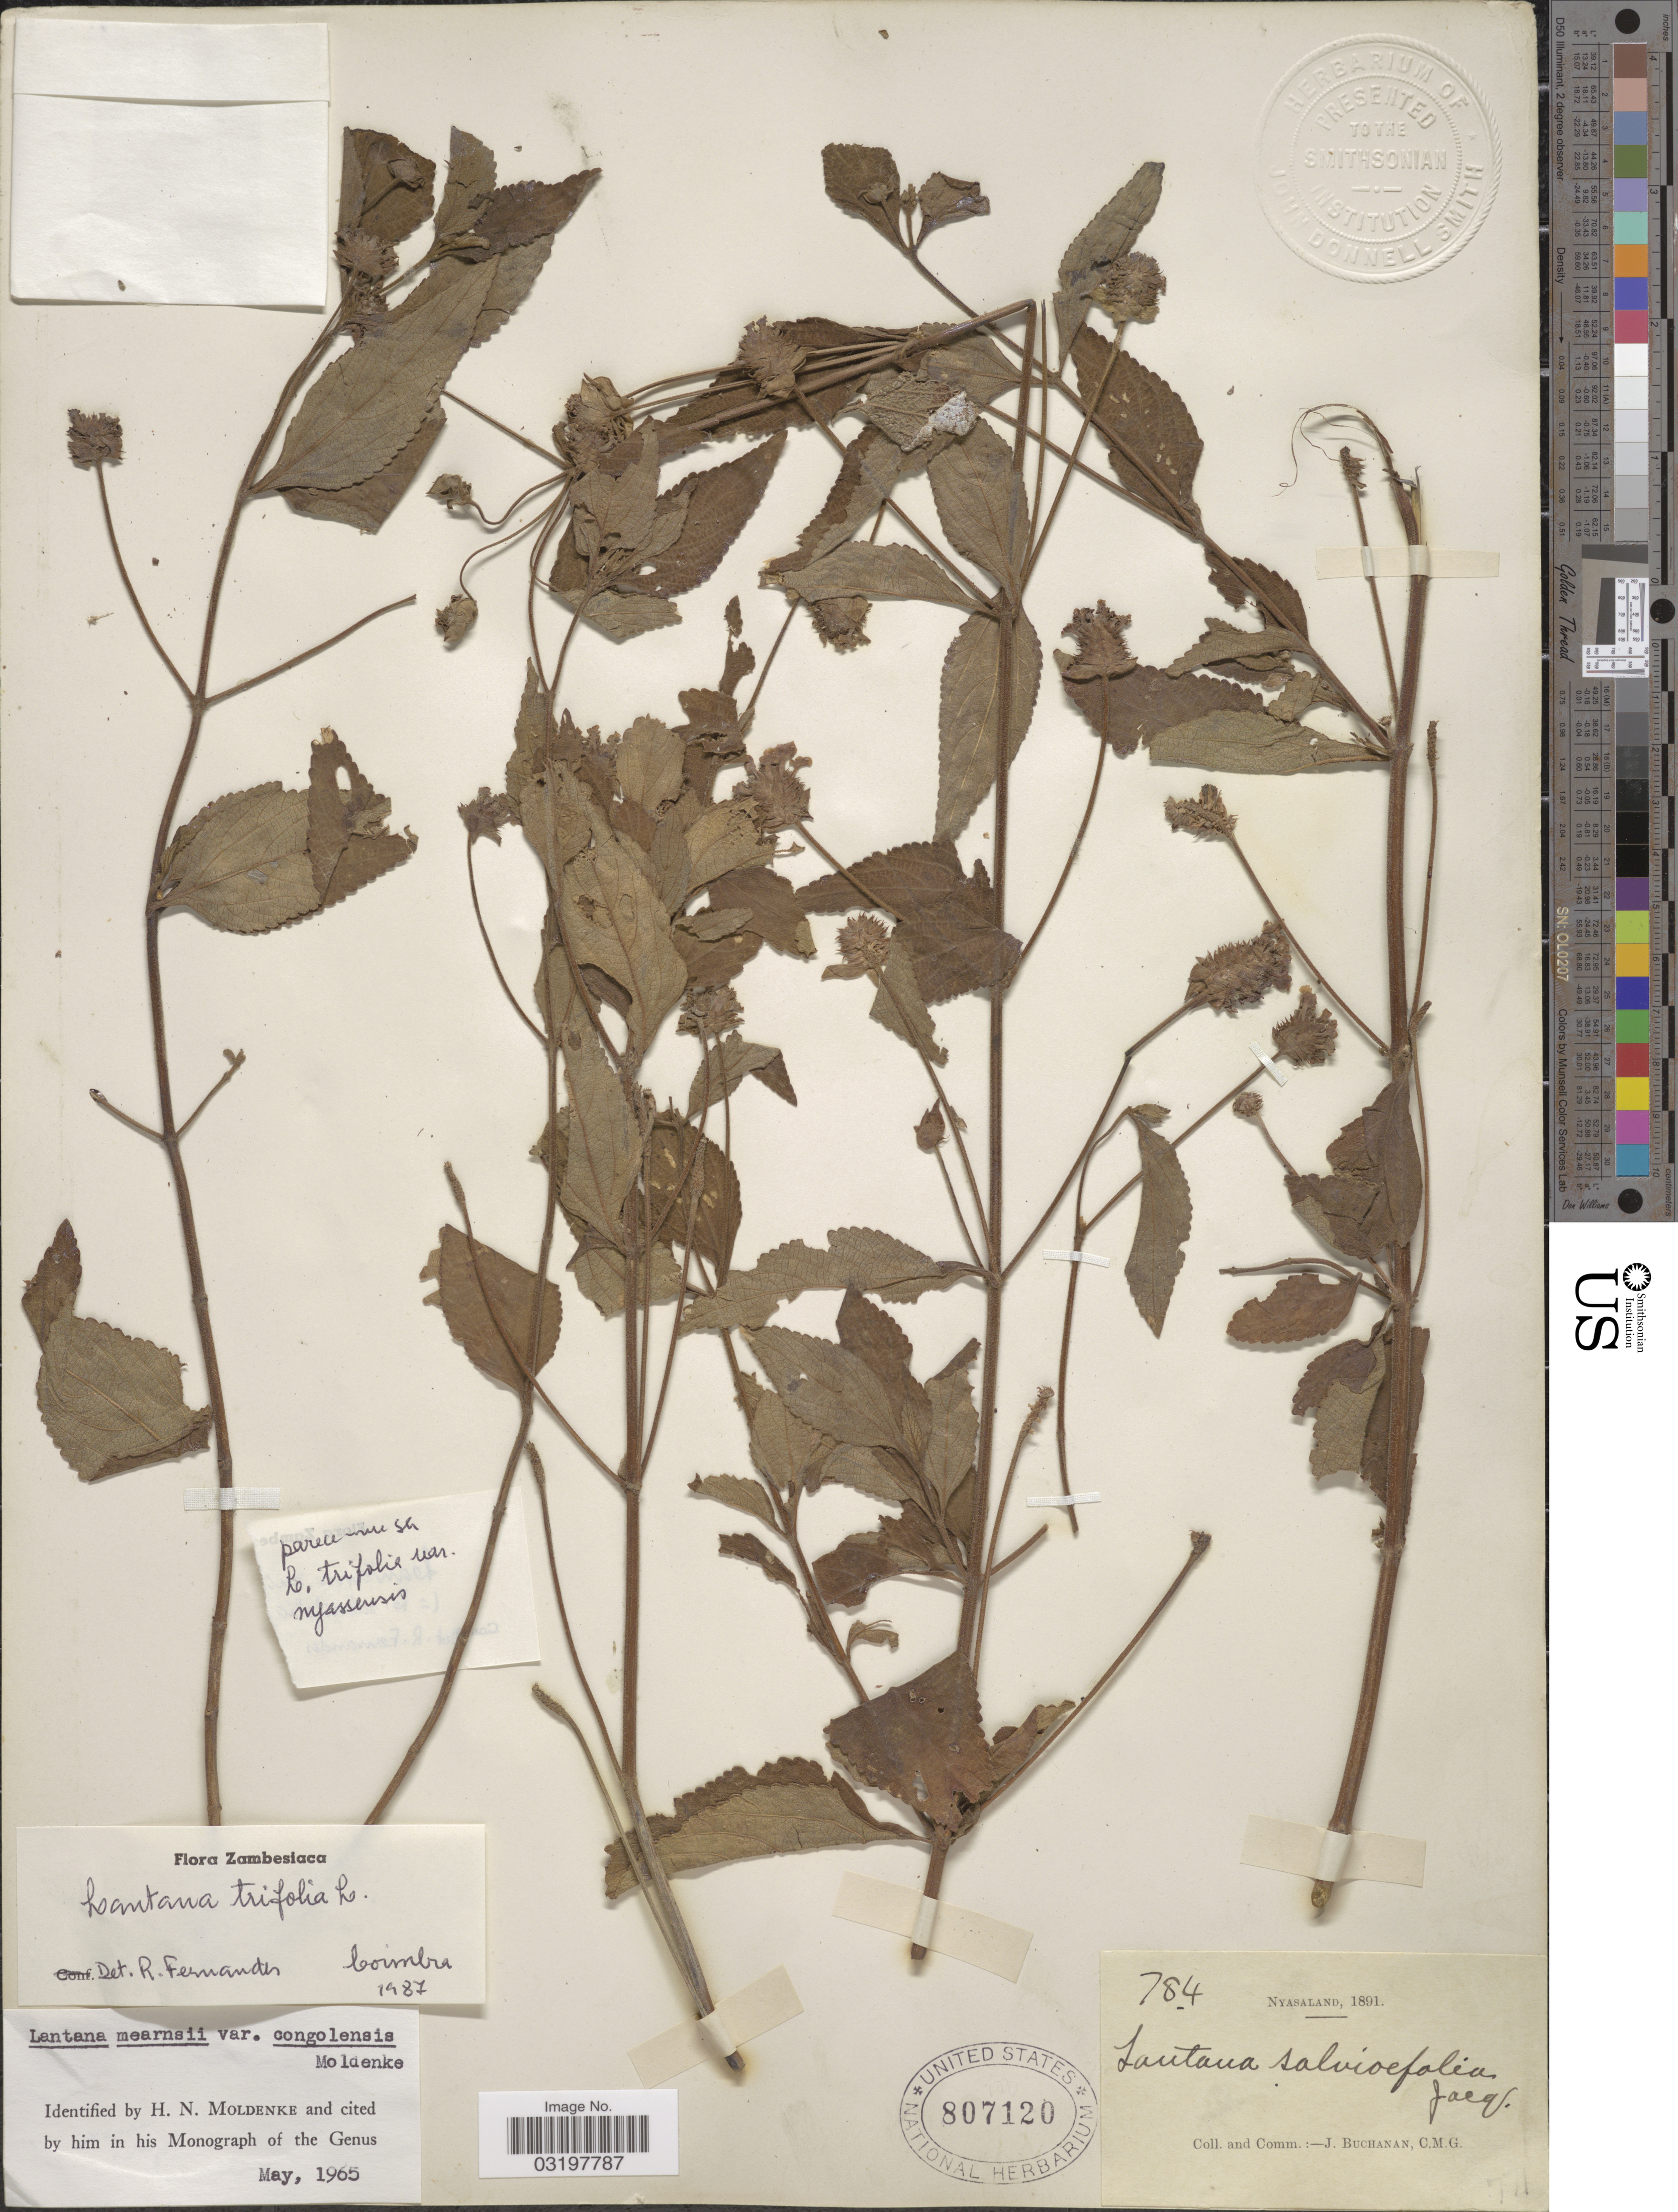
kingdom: Plantae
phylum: Tracheophyta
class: Magnoliopsida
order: Lamiales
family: Verbenaceae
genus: Lantana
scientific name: Lantana trifolia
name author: L.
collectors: J. Buchanan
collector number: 784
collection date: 1891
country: Malawi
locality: Nyasaland.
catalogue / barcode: US 807120